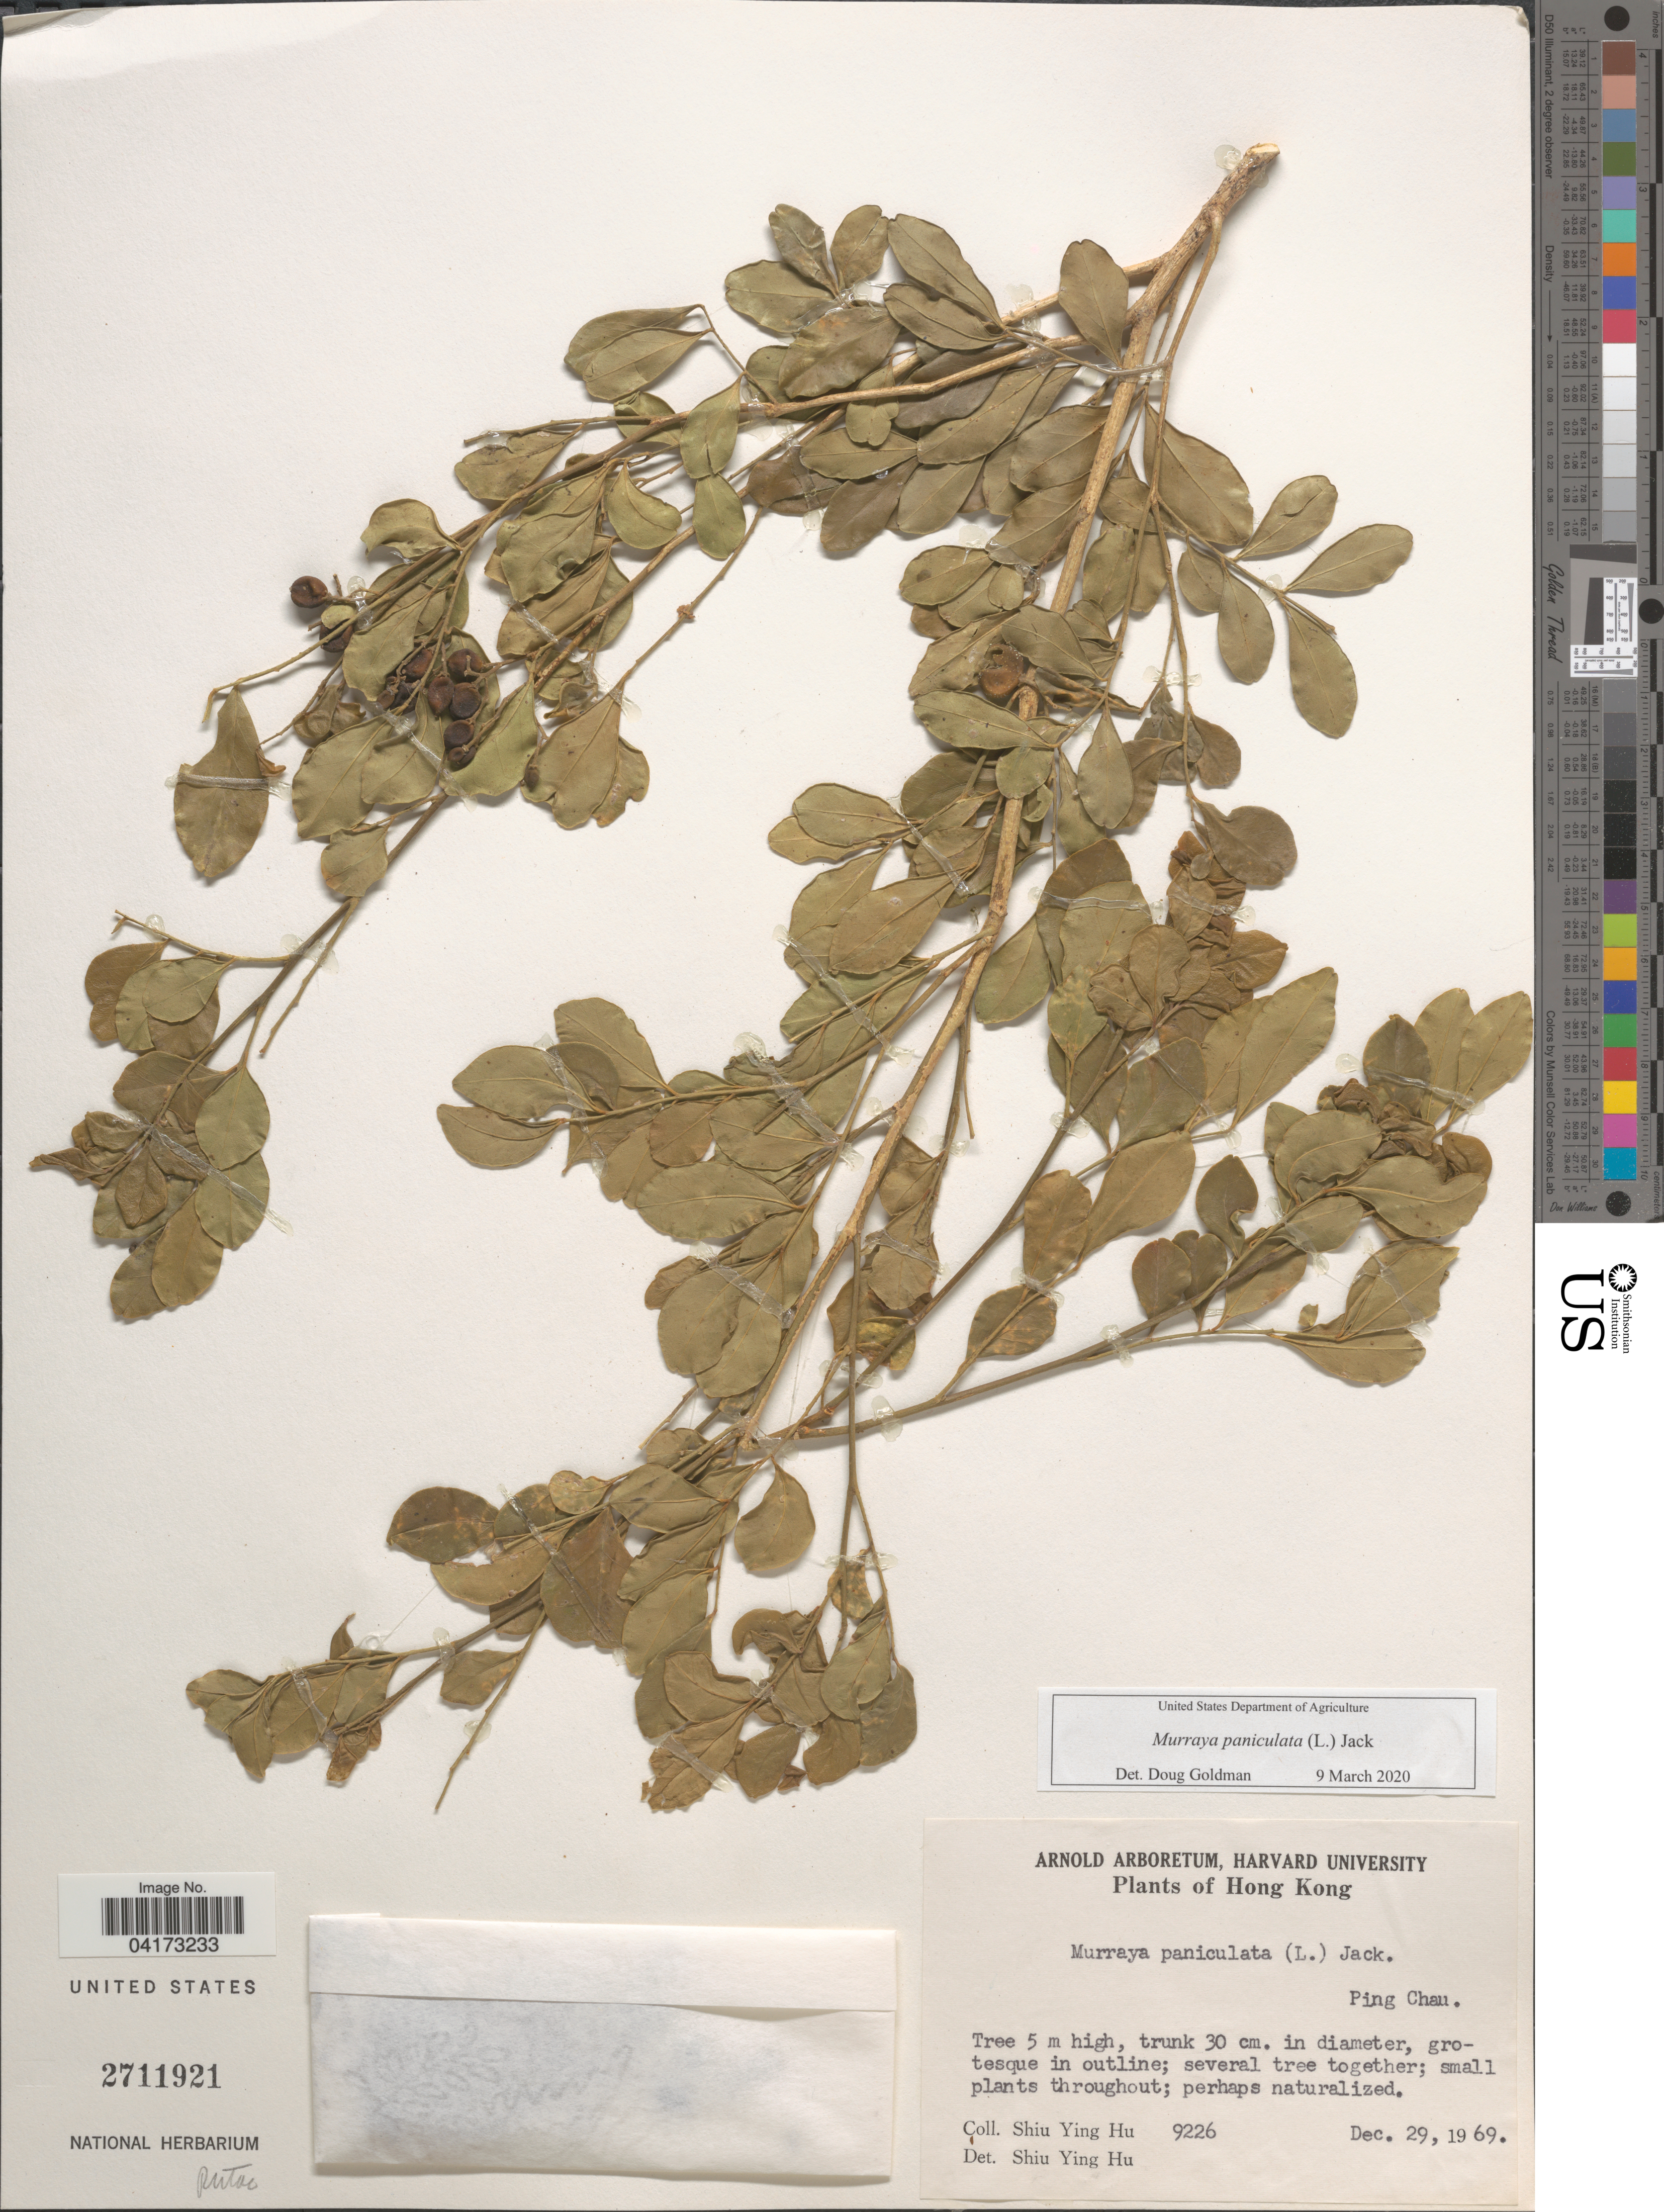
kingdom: Plantae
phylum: Tracheophyta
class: Magnoliopsida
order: Sapindales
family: Rutaceae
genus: Murraya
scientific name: Murraya paniculata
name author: (L.) Jack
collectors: S. Y. Hu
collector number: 9226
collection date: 1969-12-29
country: China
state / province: Hong Kong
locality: Ping Chau.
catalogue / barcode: US 2711921